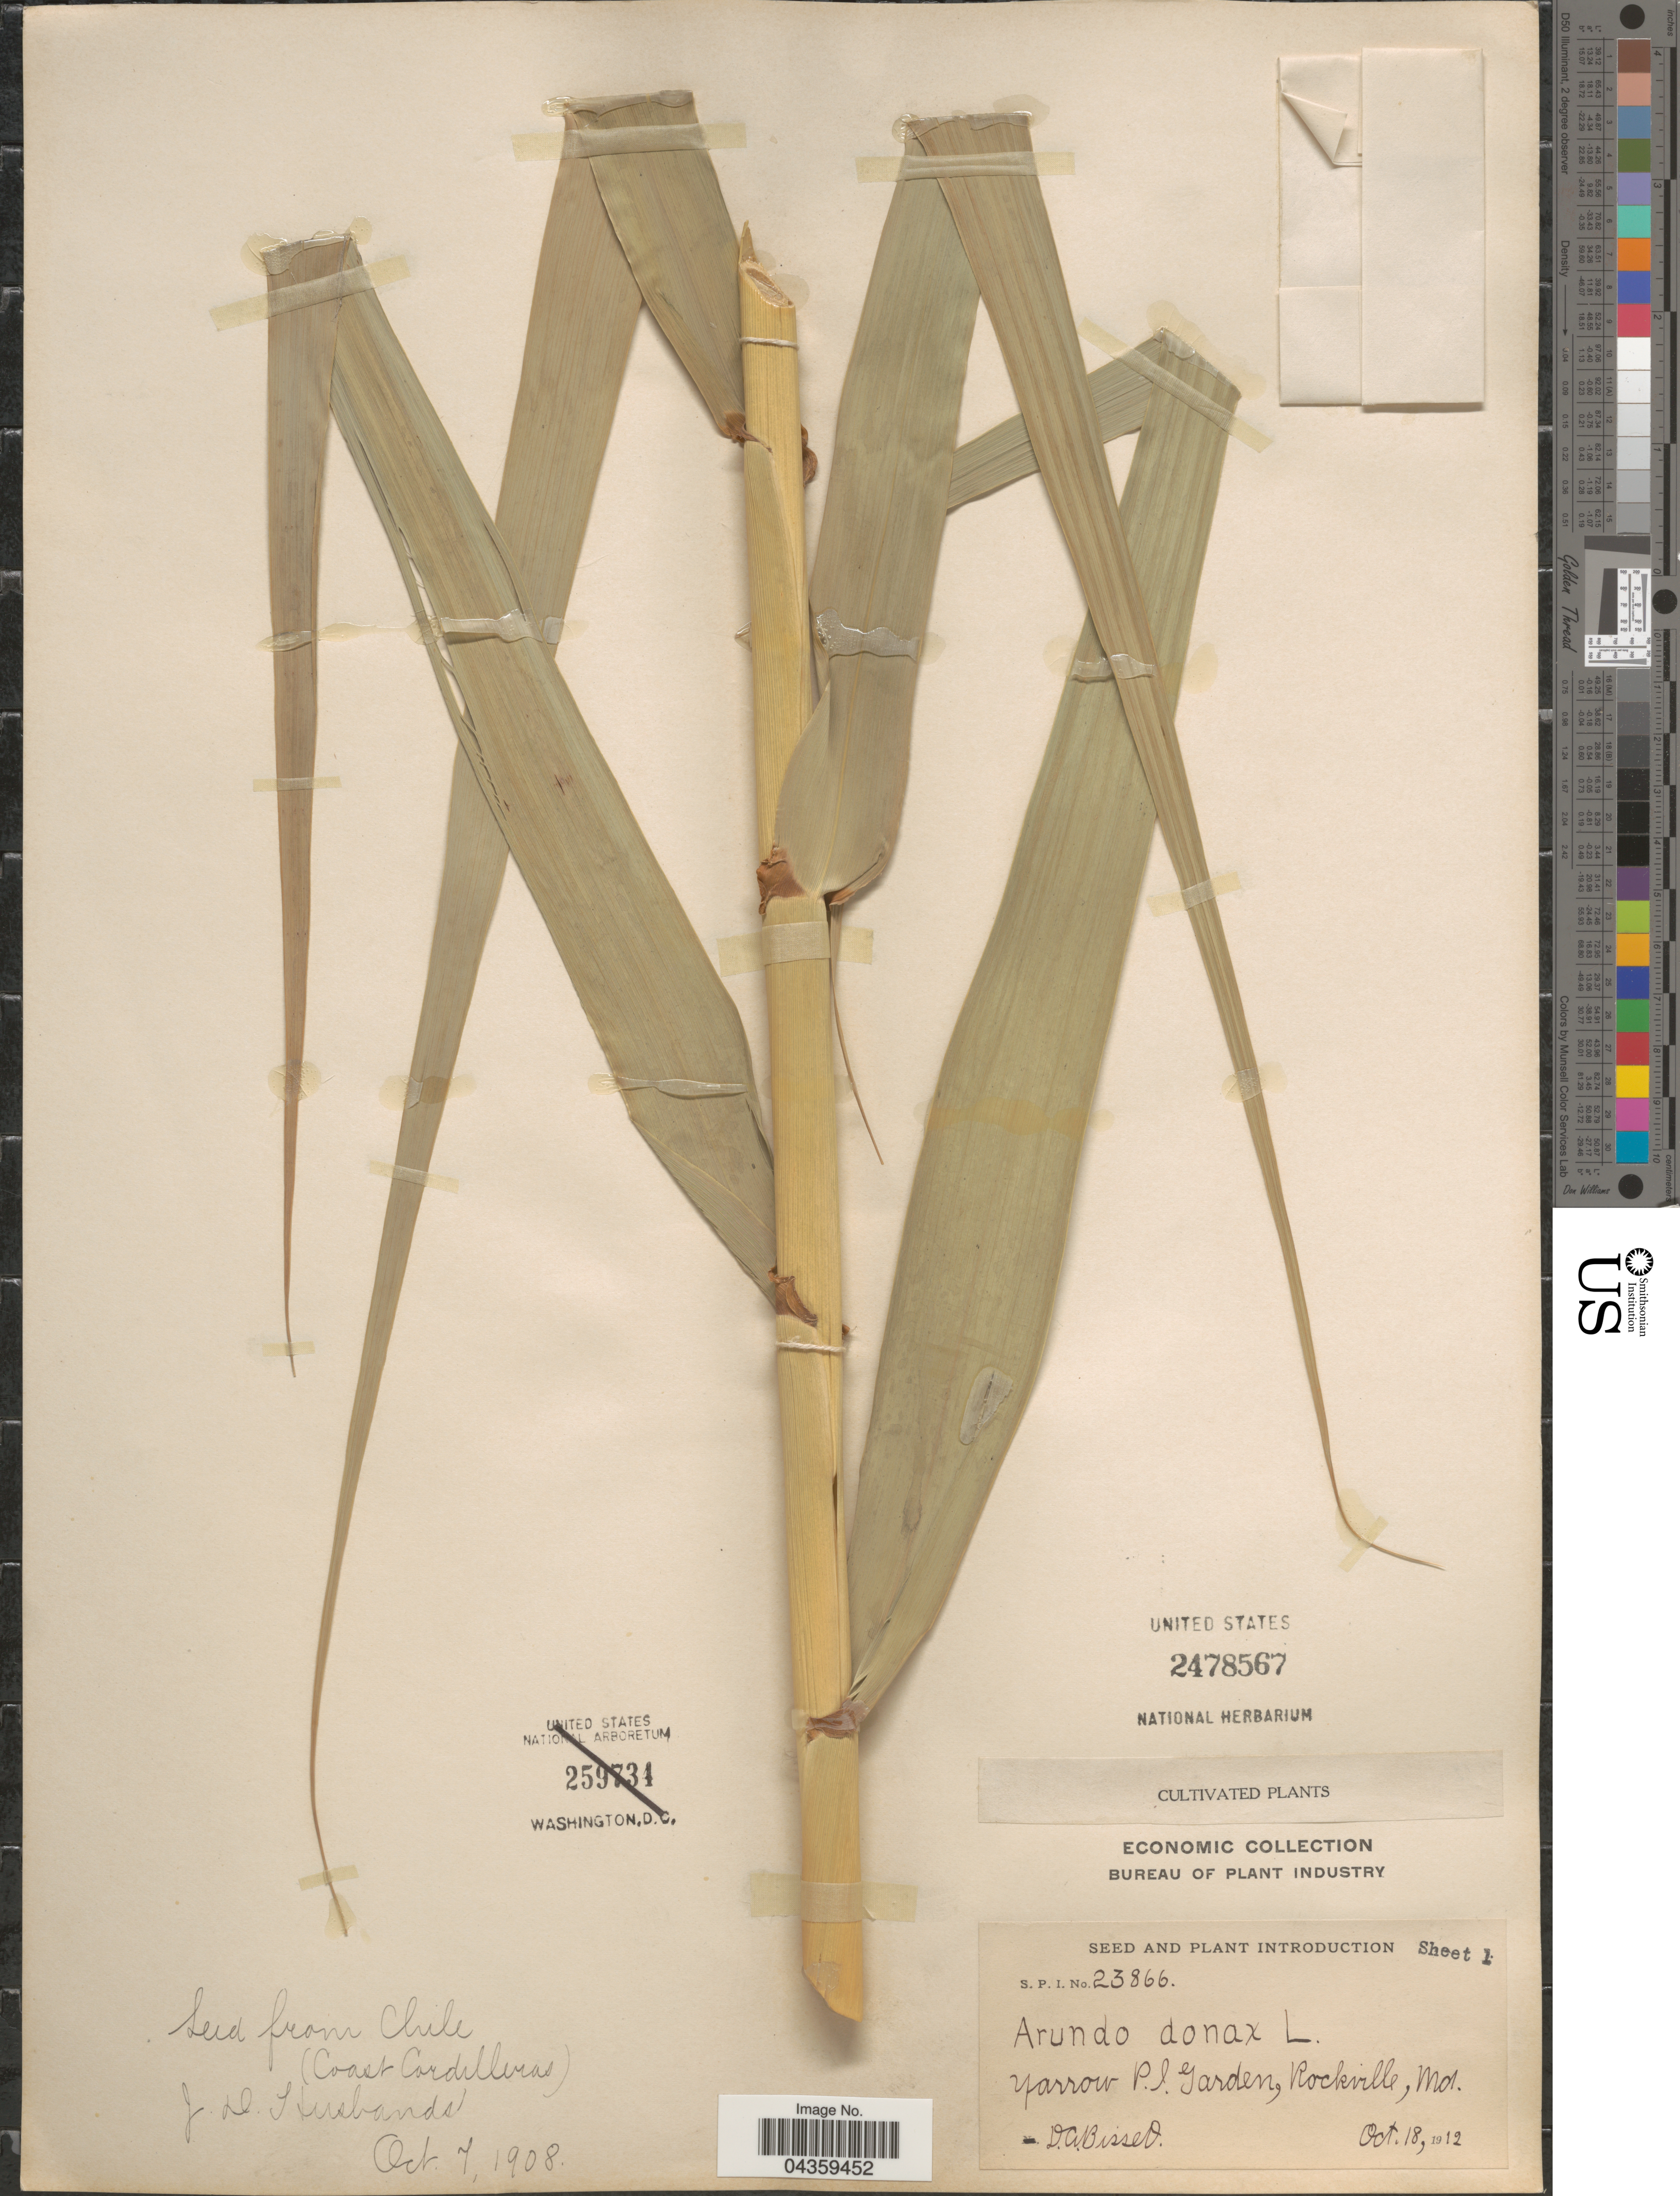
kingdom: Plantae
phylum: Tracheophyta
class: Liliopsida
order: Poales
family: Poaceae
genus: Arundo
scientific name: Arundo donax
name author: L.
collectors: D. Bissett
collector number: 23866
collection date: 1912-10-18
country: United States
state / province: Maryland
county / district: Montgomery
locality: Narrow P.I. Garden, Rockville.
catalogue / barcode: US 2478567